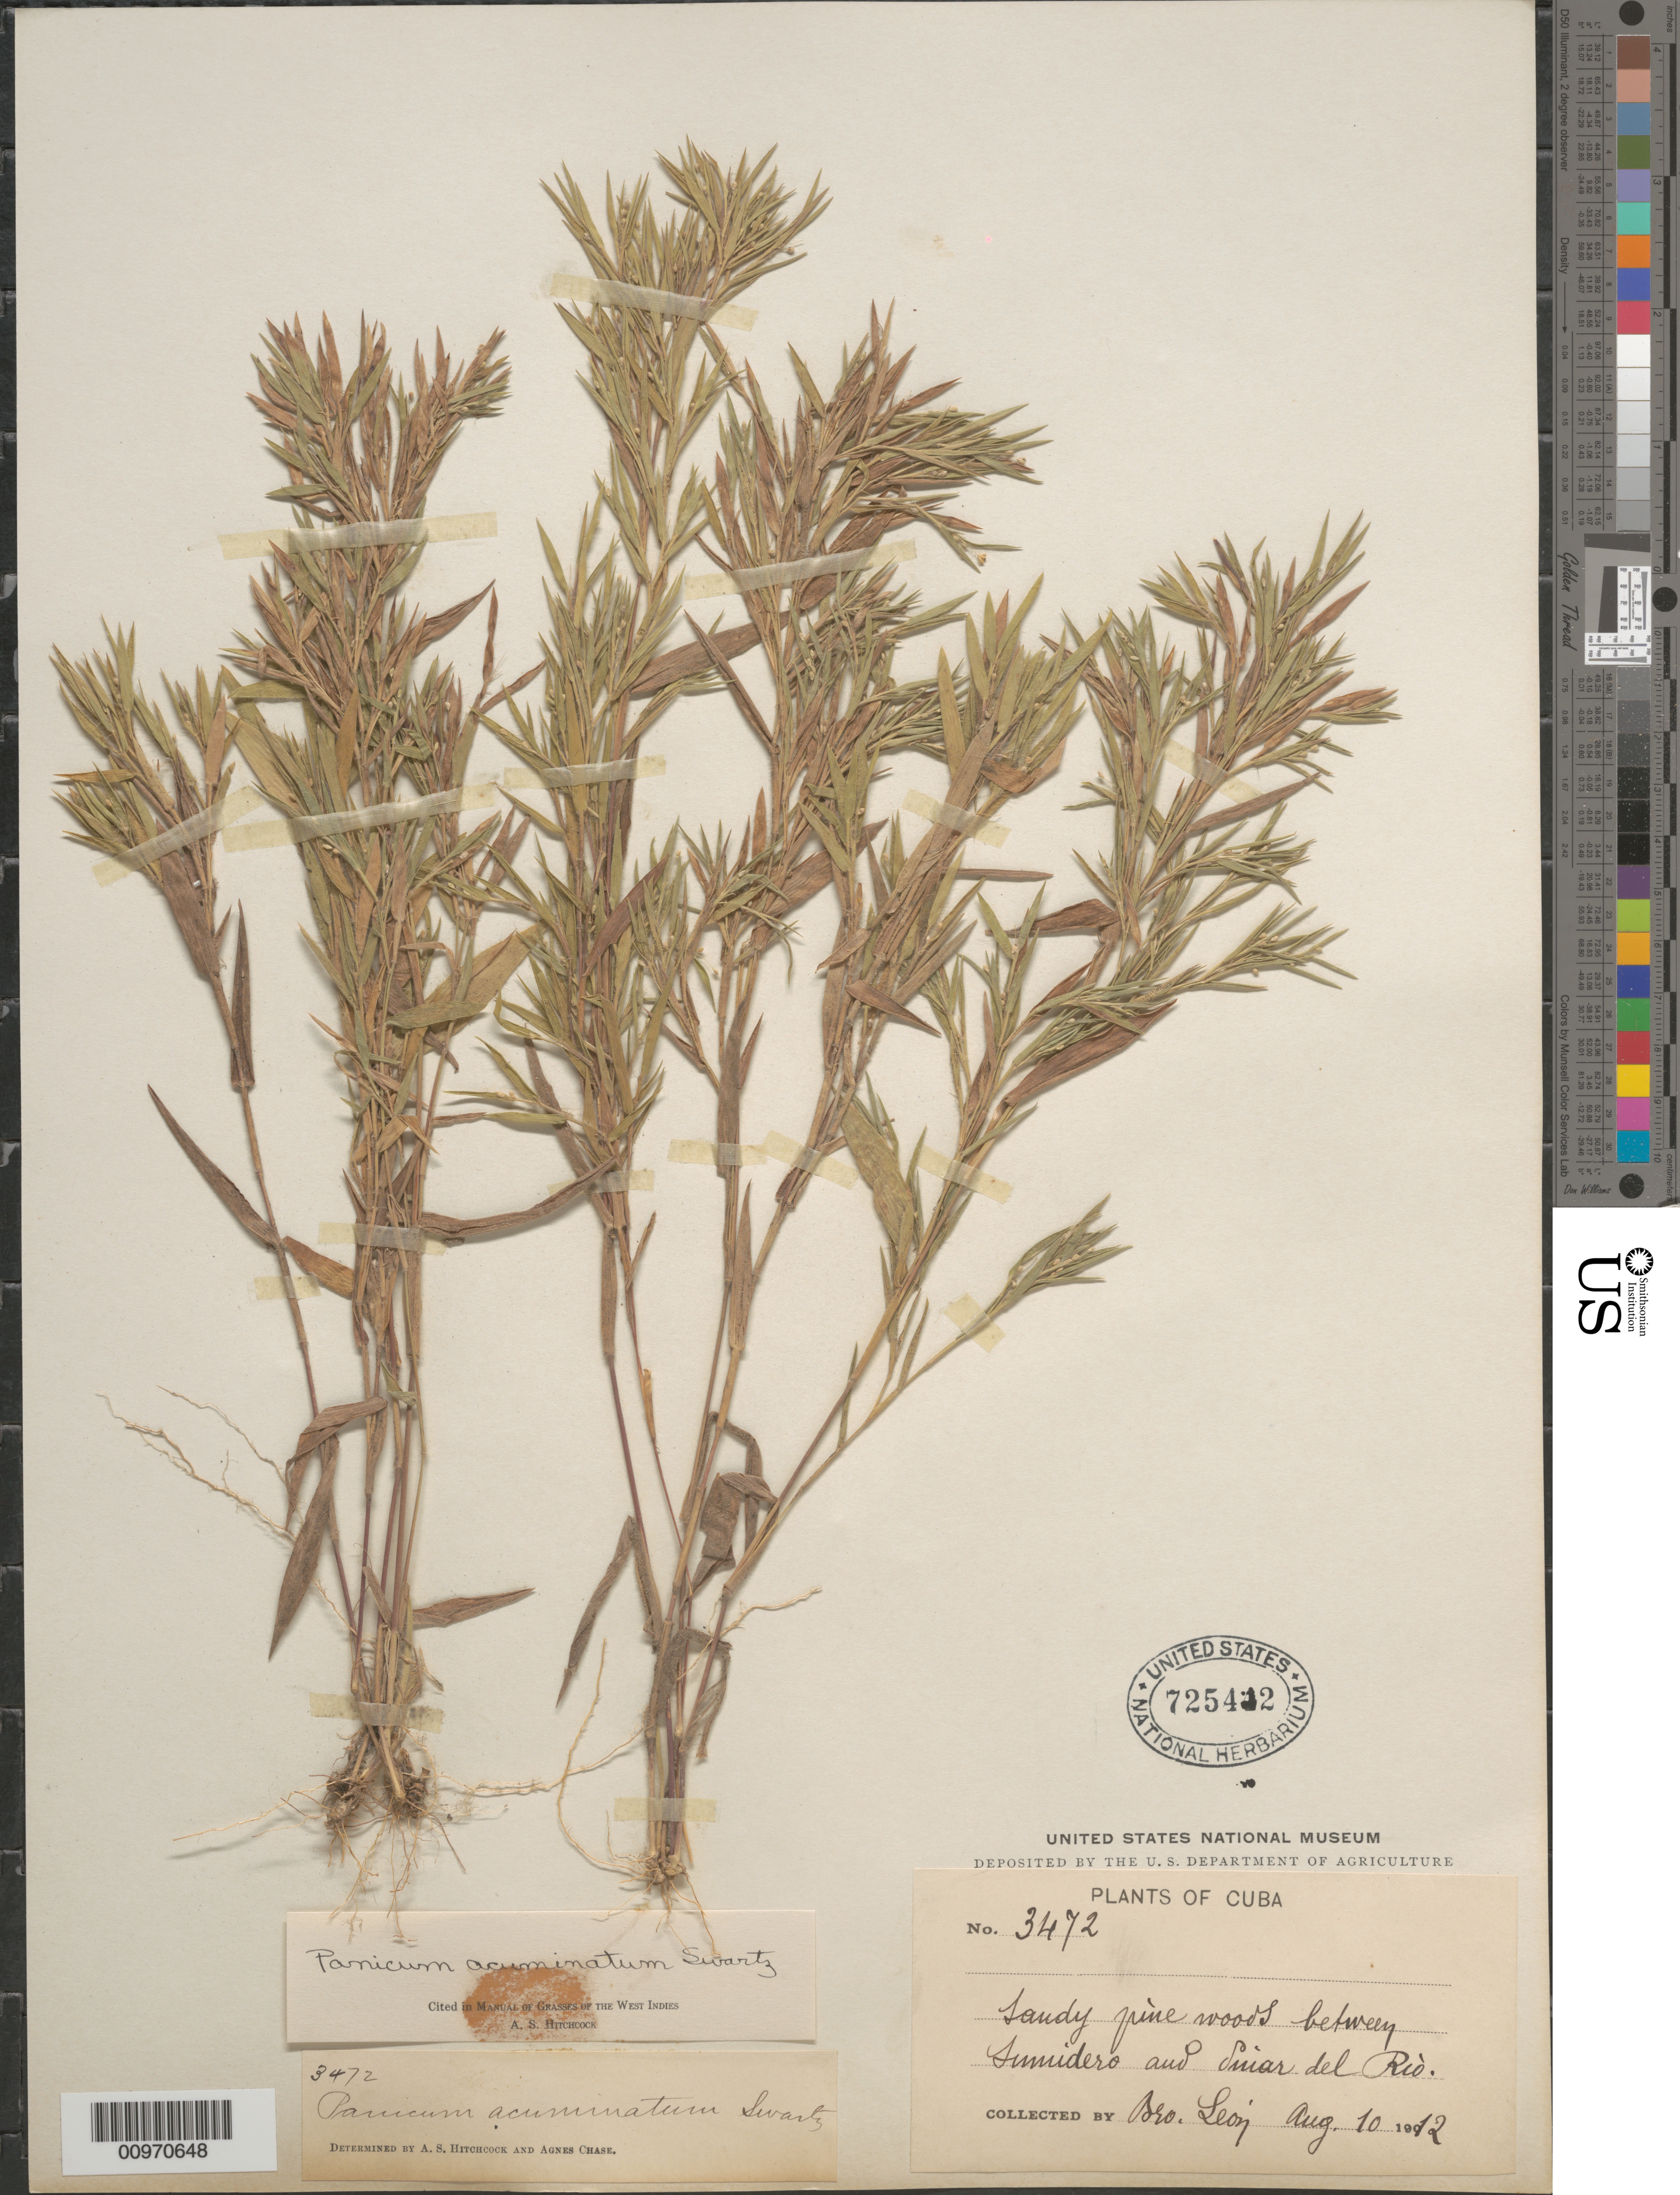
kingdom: Plantae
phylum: Tracheophyta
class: Liliopsida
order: Poales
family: Poaceae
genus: Panicum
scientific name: Panicum acuminatum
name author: Sw.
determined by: Hitchcock, A. S.; Chase, [M.] A.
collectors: Bro. León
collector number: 3472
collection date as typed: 10 Aug 1912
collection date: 1912-08-10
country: Cuba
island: Cuba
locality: Between Sumidero and Pinar del Río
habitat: Sandy pine woods.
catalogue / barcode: US 725442